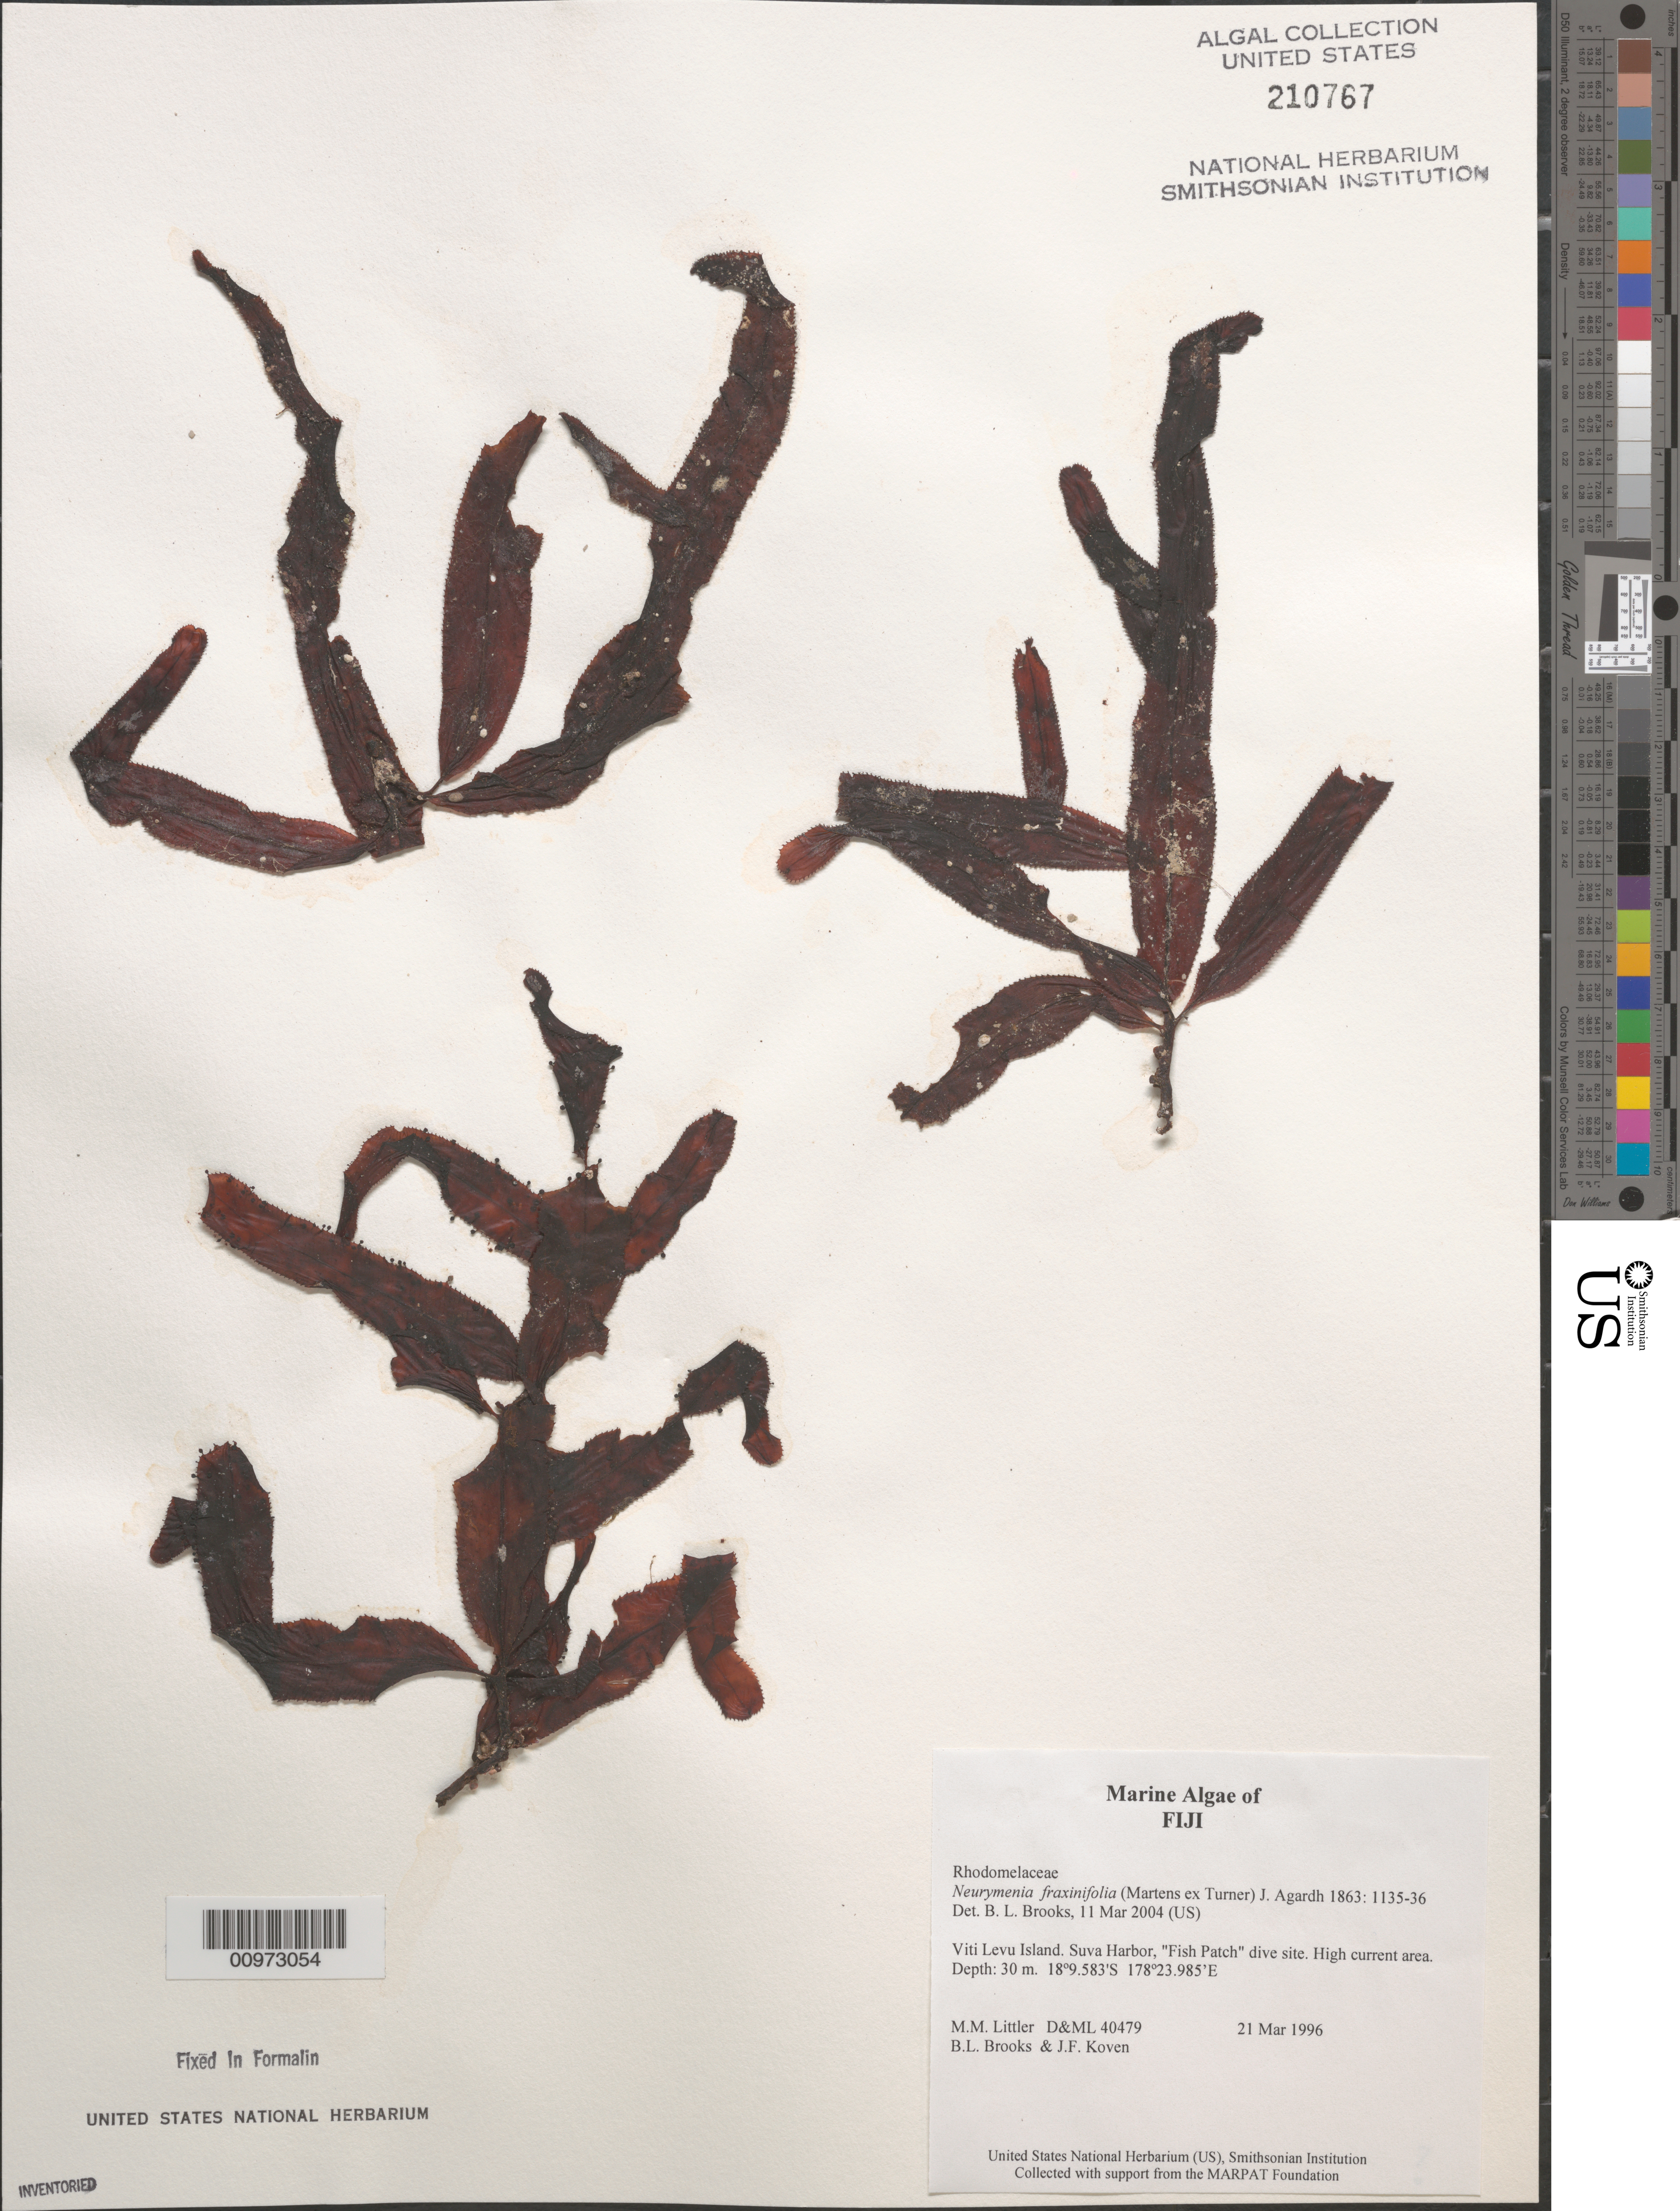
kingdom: Plantae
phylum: Rhodophyta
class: Florideophyceae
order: Ceramiales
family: Rhodomelaceae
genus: Neurymenia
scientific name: Neurymenia fraxinifolia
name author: (Mert. ex Turner) J. Agardh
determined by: Brooks, B. L., (BOT), Smithsonian Institution - National Museum of Natural History (UNITED STATES)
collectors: M. M. Littler, B. Brooks & J. Koven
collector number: D&ML 40479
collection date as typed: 21 Mar 1996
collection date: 1996-03-21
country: Fiji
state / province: Central Division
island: Viti Levu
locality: Suva Harbor, "Fish Patch" dive site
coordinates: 18 9.583'S, 178 23.985'E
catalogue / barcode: US 210767